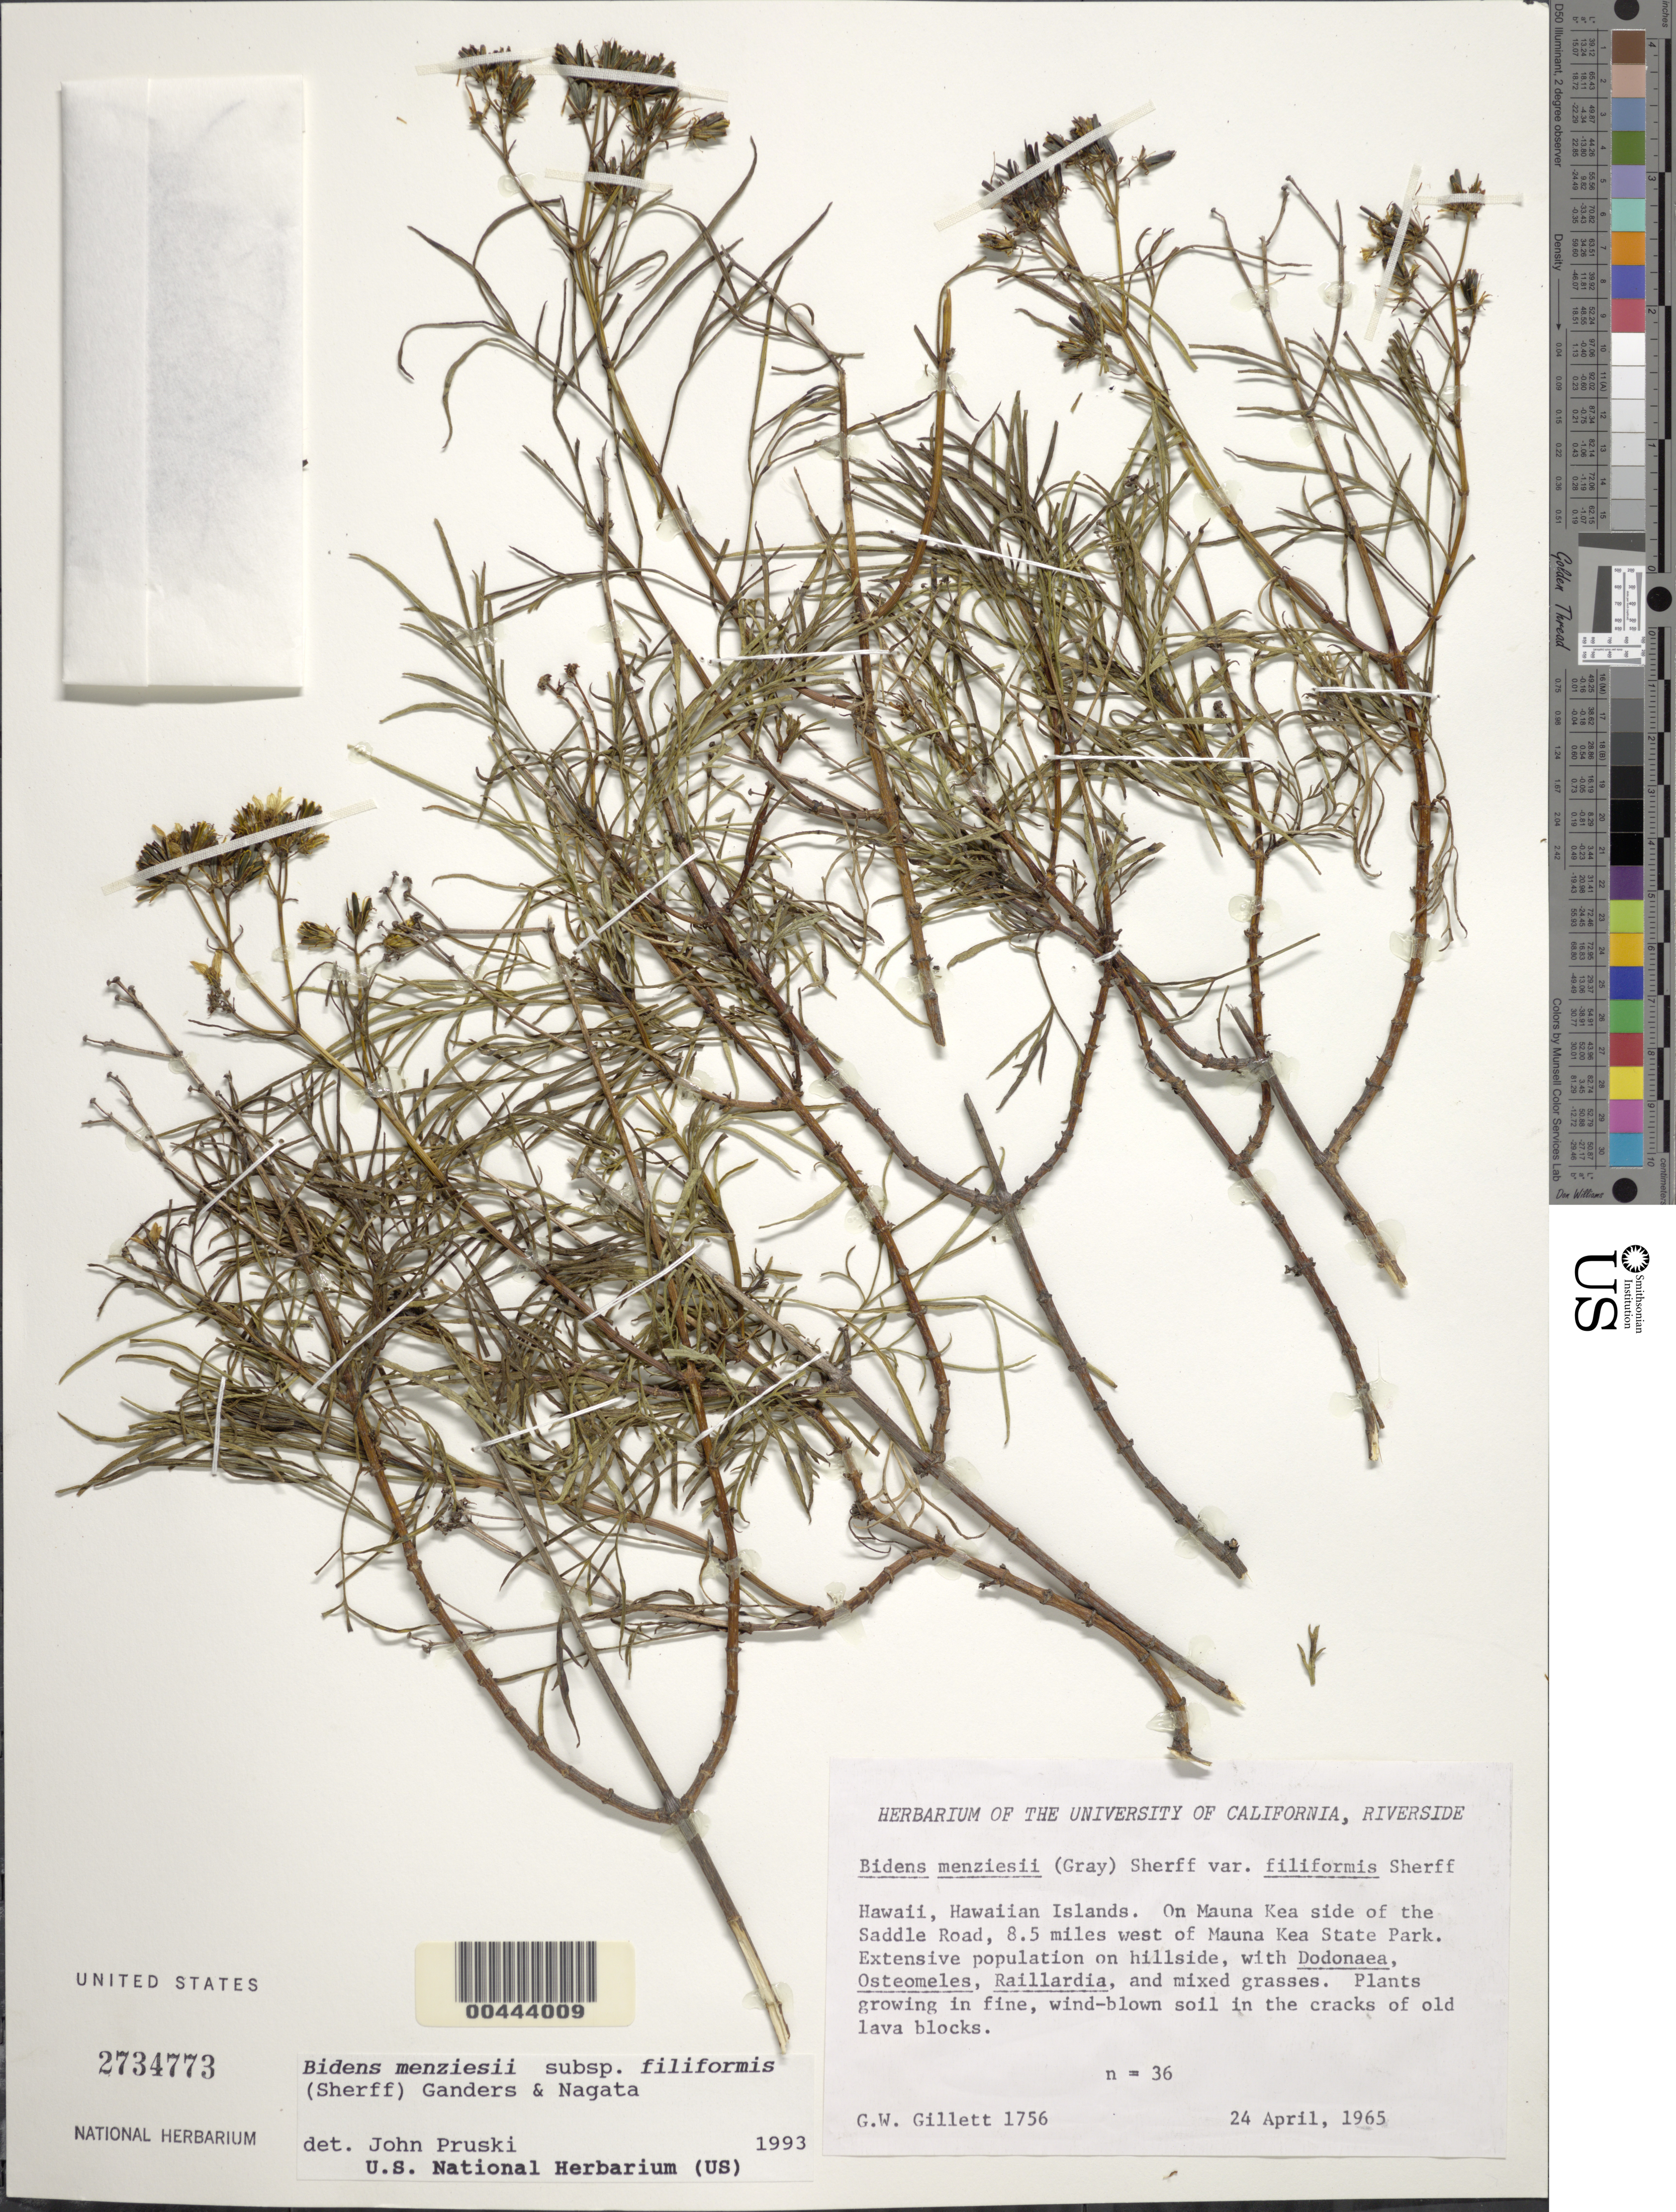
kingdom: Plantae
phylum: Tracheophyta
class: Magnoliopsida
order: Asterales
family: Asteraceae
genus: Bidens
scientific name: Bidens menziesii subsp. filiformis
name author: (Sherff) Ganders & Nagata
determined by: Pruski, J. F.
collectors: G. Gillett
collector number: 1756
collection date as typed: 24 Apr 1965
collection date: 1965-04-24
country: United States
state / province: Hawaii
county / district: Hawaii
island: Hawaii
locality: On Mauna Kea side of the Saddle Road, 8.5 mi W of Mauna Kea State Park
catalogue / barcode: US 2734773